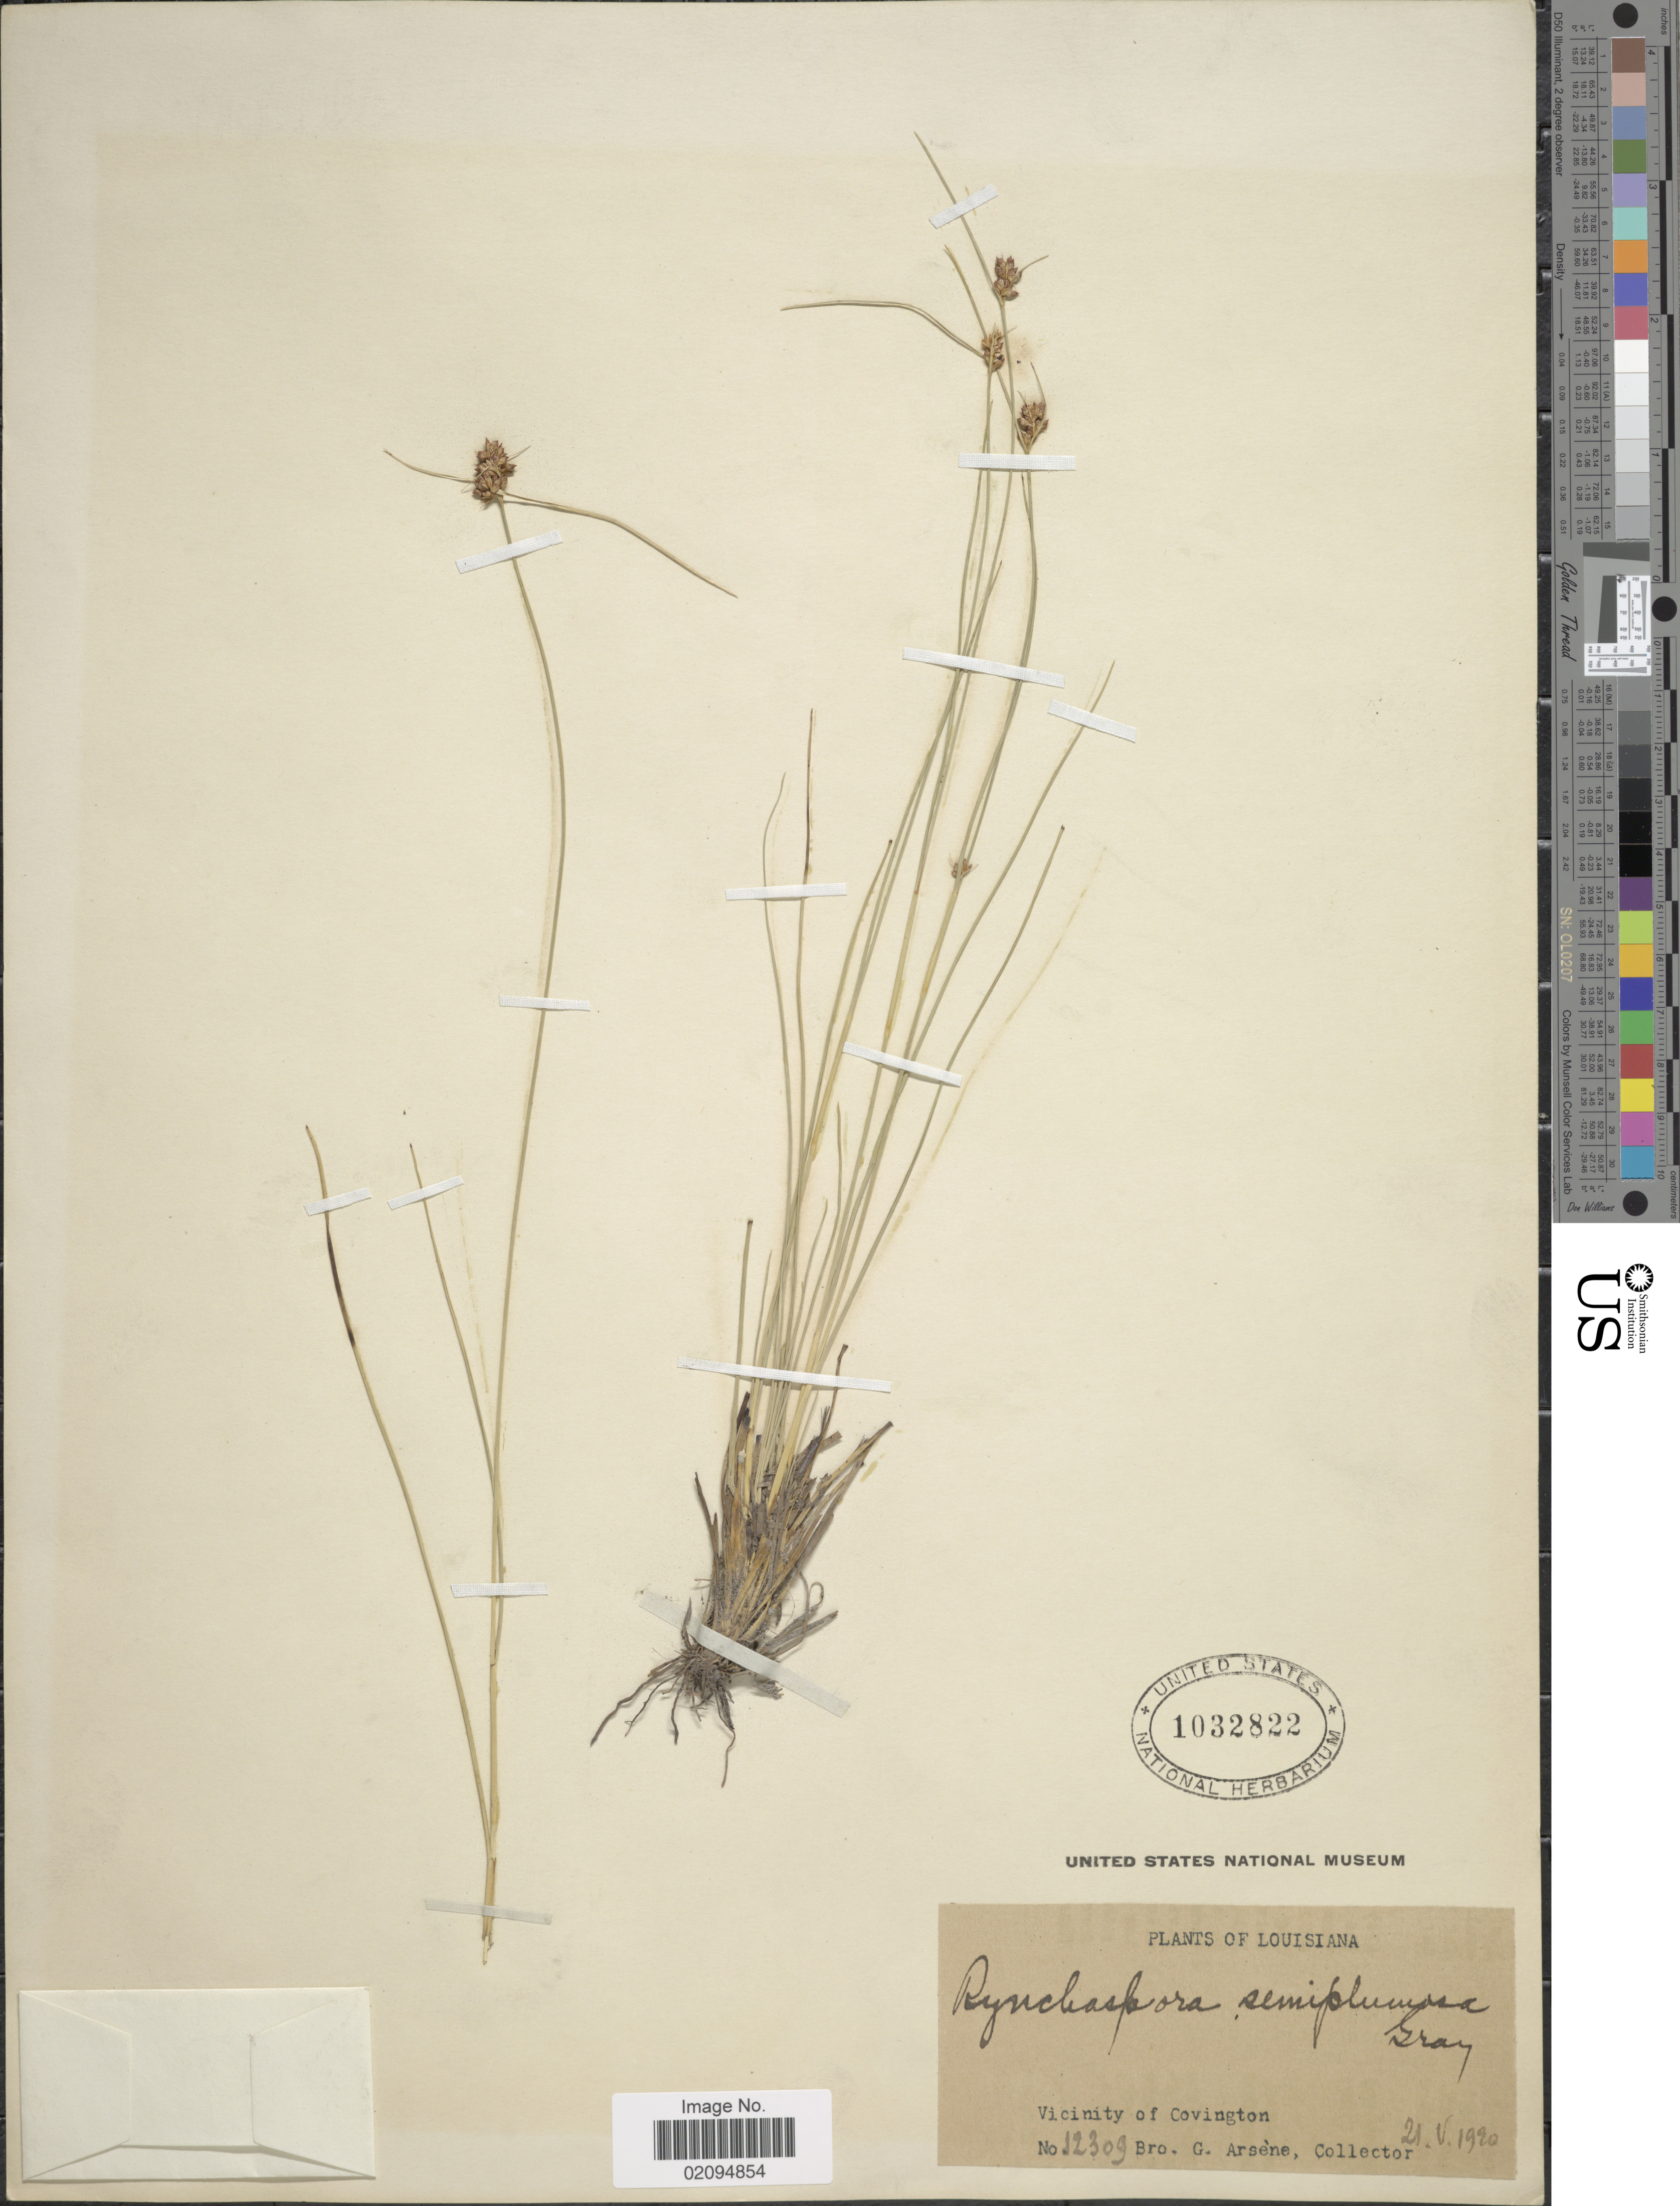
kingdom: Plantae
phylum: Tracheophyta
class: Liliopsida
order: Poales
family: Cyperaceae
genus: Rhynchospora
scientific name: Rhynchospora plumosa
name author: Elliott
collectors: Bro. G. Arsène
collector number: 12309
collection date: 1920-05-21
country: United States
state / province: Louisiana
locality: Vicinity of Covington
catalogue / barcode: US 1032822